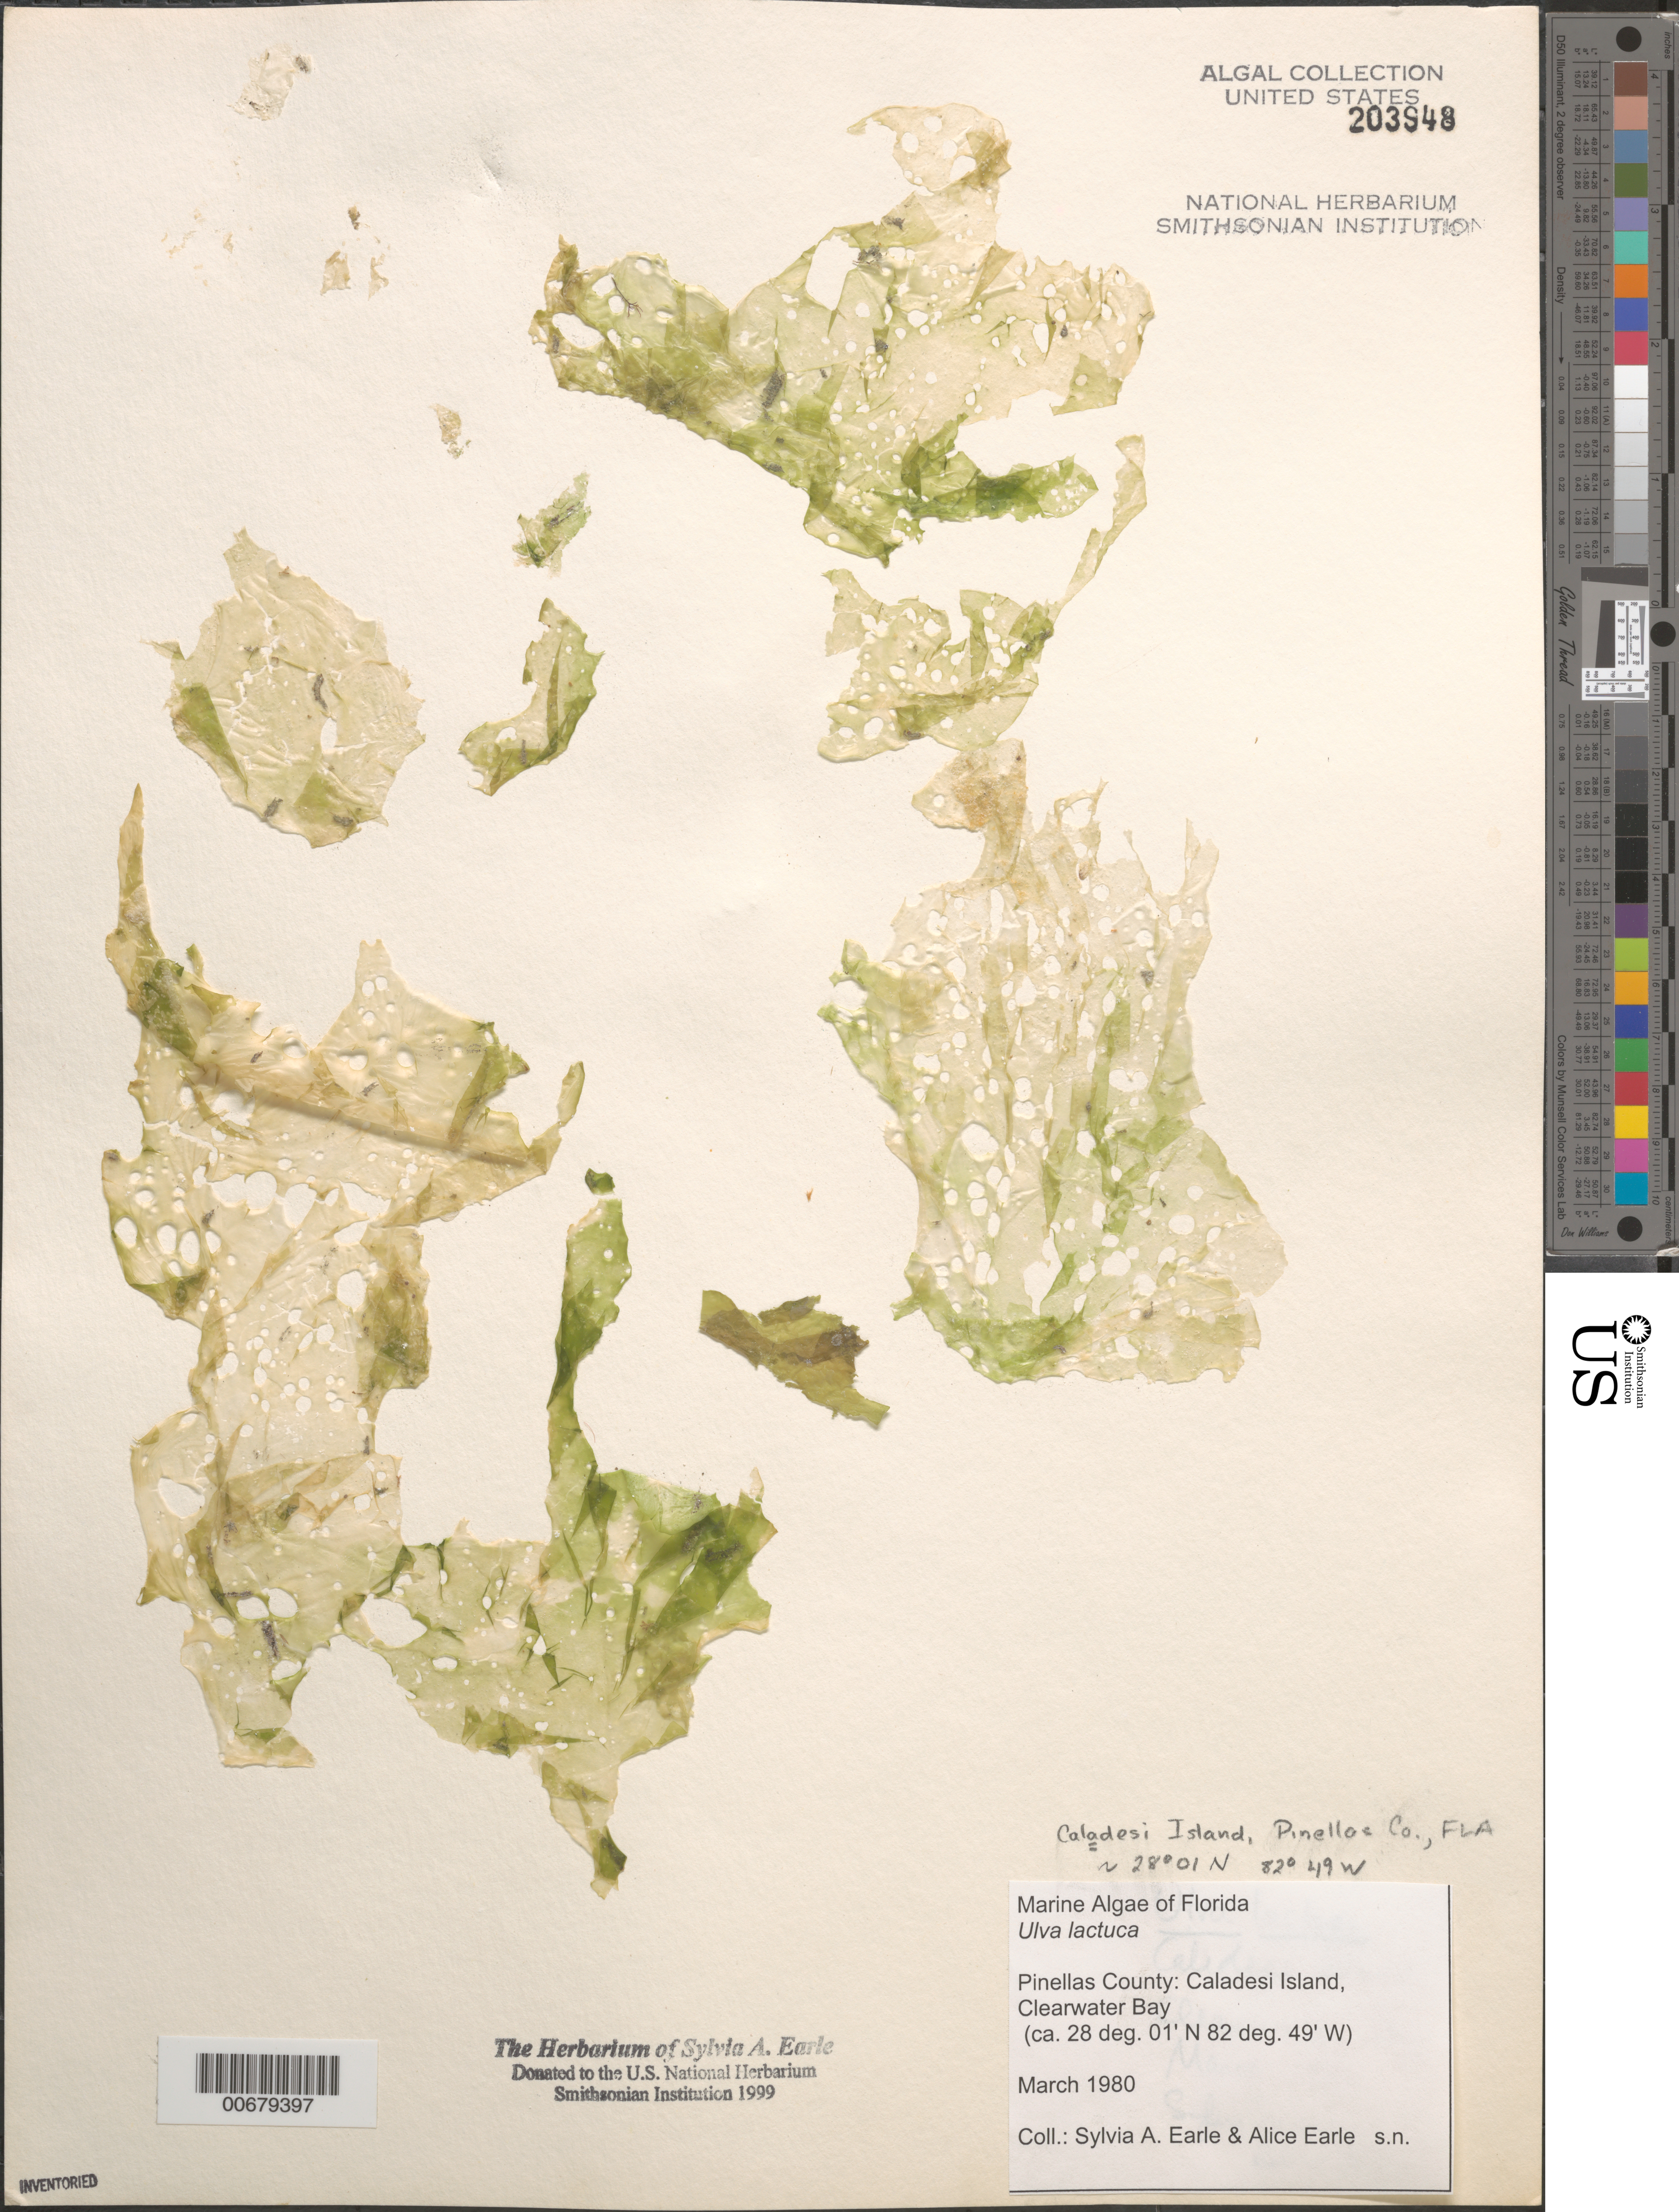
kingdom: Plantae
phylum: Chlorophyta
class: Ulvophyceae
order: Ulvales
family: Ulvaceae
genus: Ulva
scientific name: Ulva lactuca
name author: L.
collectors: S. A. Earle & A. Earle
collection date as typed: Mar 1980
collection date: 1980-03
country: United States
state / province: Florida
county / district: Pinellas County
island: Caladesi Island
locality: Clearwater Bay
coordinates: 28 01' N, 82 49' W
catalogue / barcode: US 203948